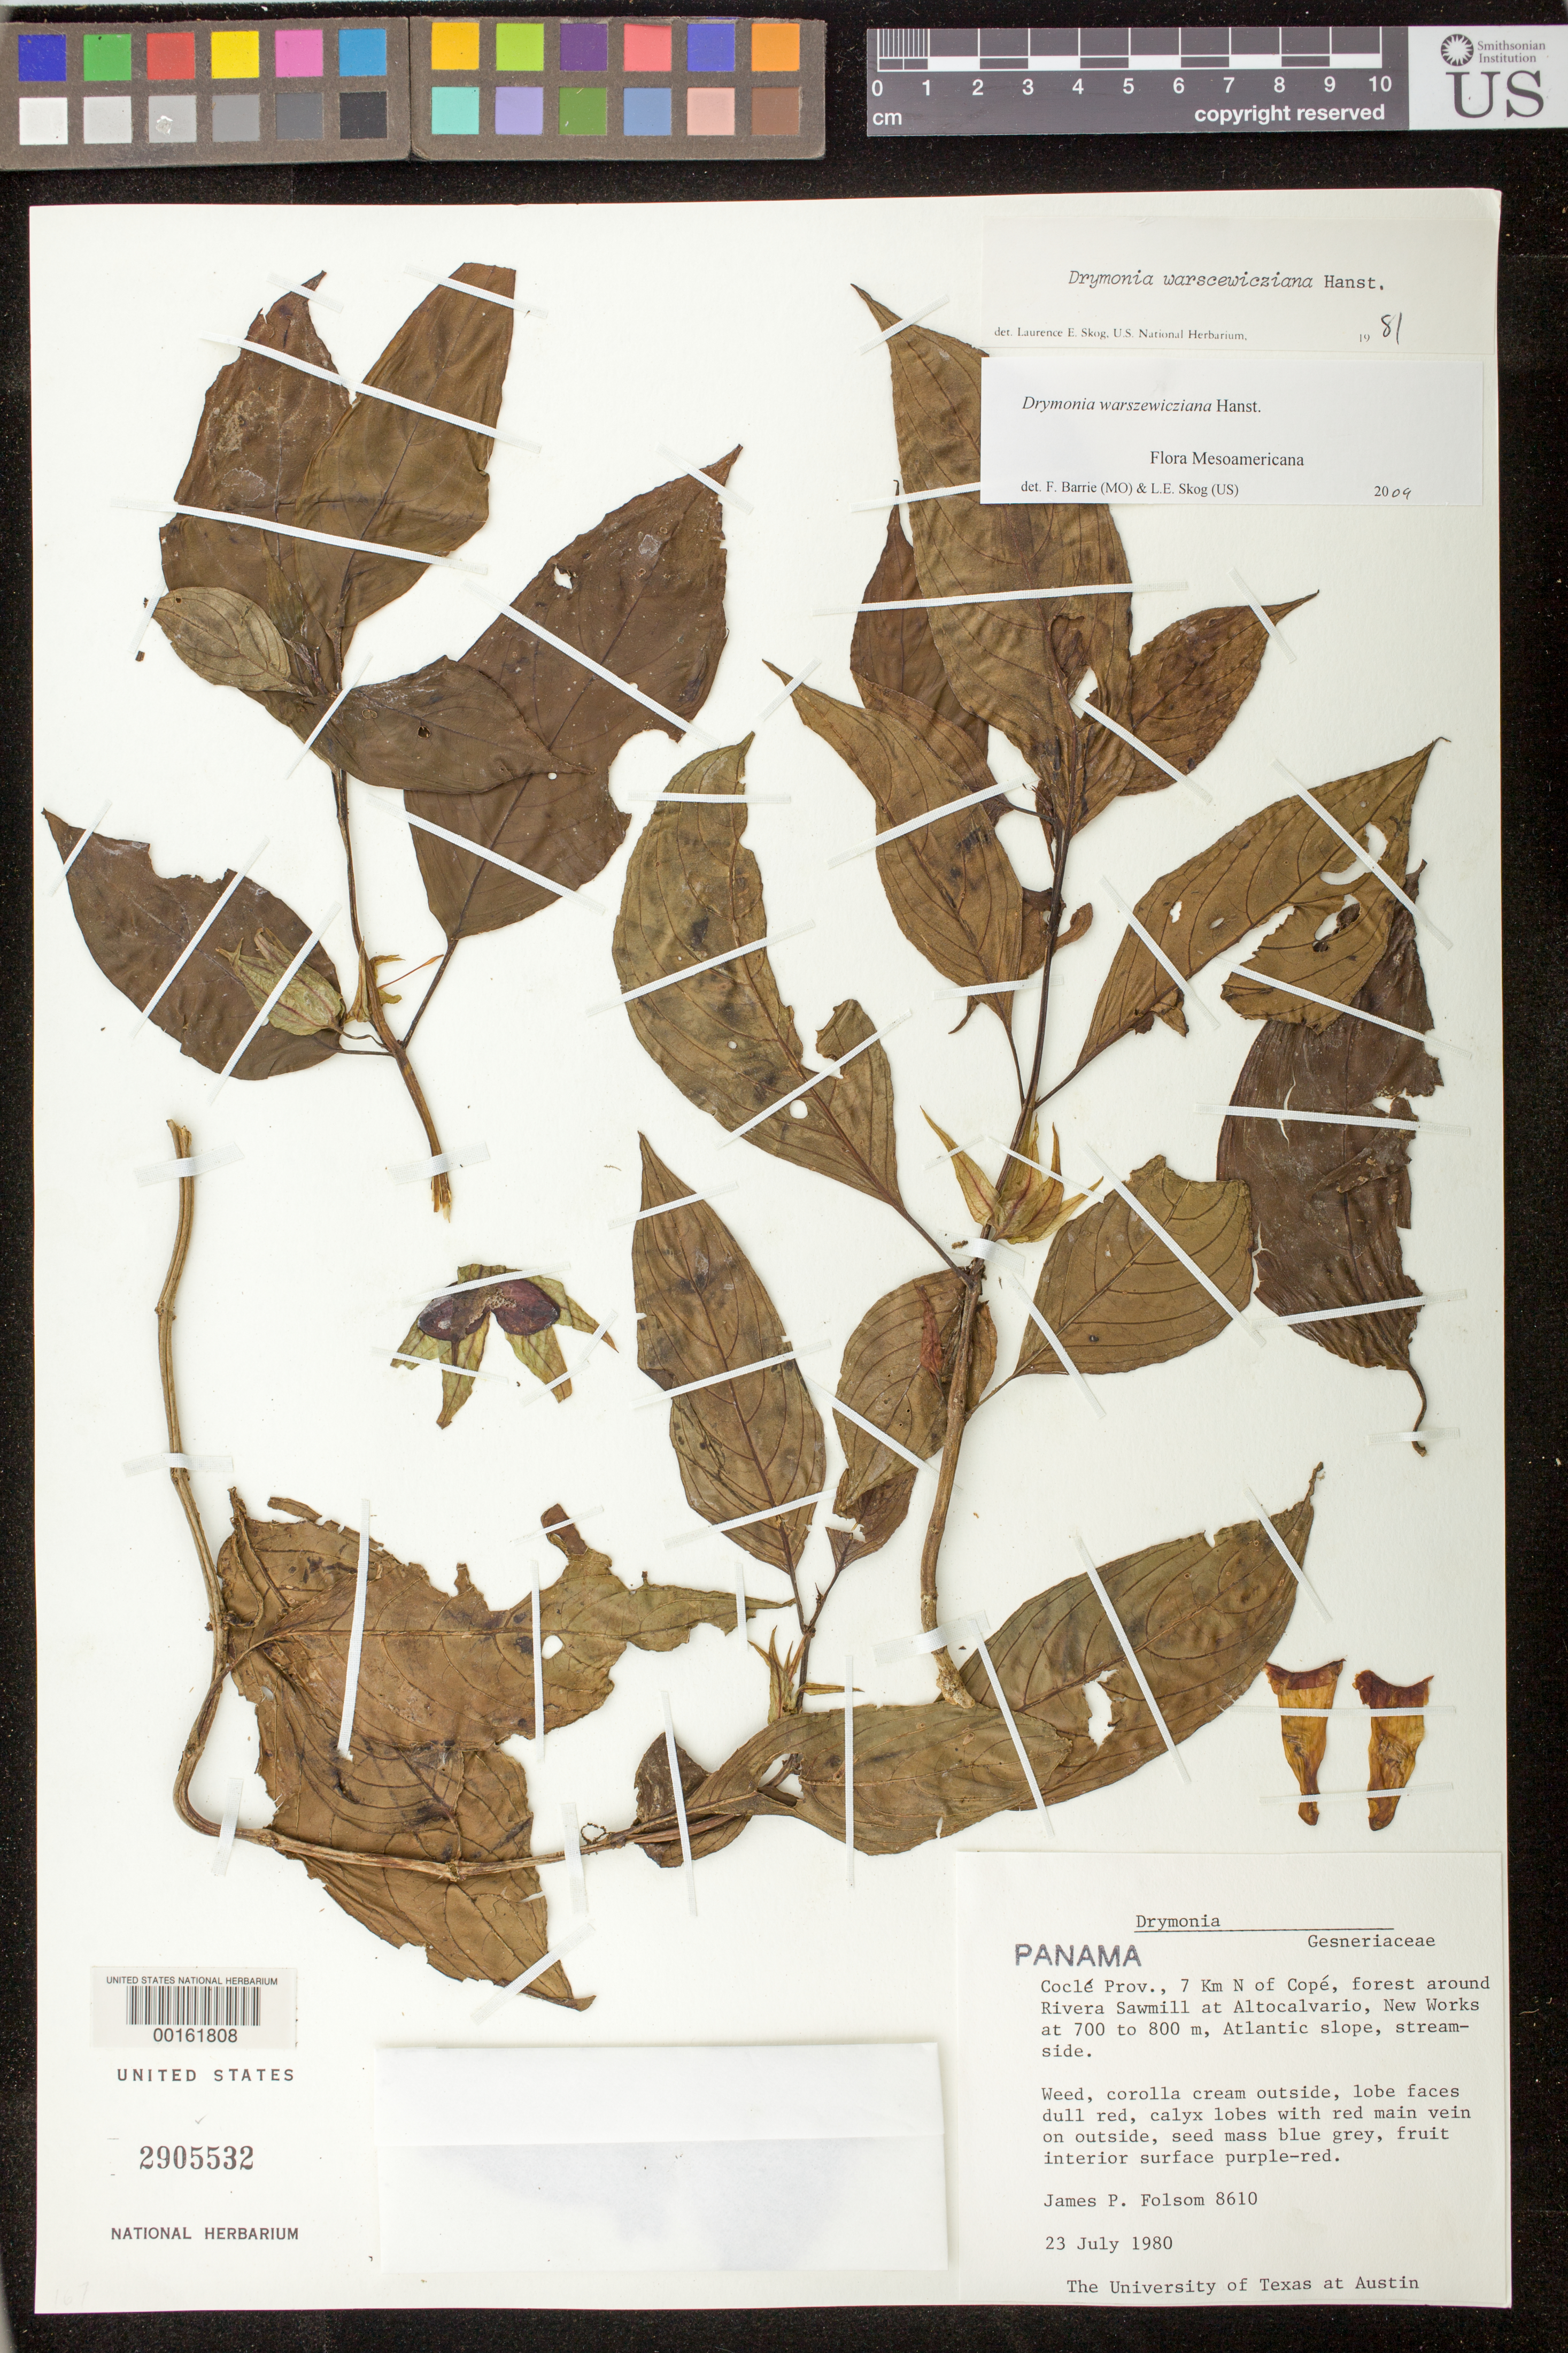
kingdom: Plantae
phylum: Tracheophyta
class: Magnoliopsida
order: Lamiales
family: Gesneriaceae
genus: Drymonia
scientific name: Drymonia warszewicziana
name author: Hanst.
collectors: J. P. Folsom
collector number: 8610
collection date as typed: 23 Jul 1980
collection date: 1980-07-23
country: Panama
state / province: Coclé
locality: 7 km N of Cope, around Rivera Sawmill at Alto Calvario, new works, Atlantic slope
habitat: Forest; streamside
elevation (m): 700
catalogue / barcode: US 2905532